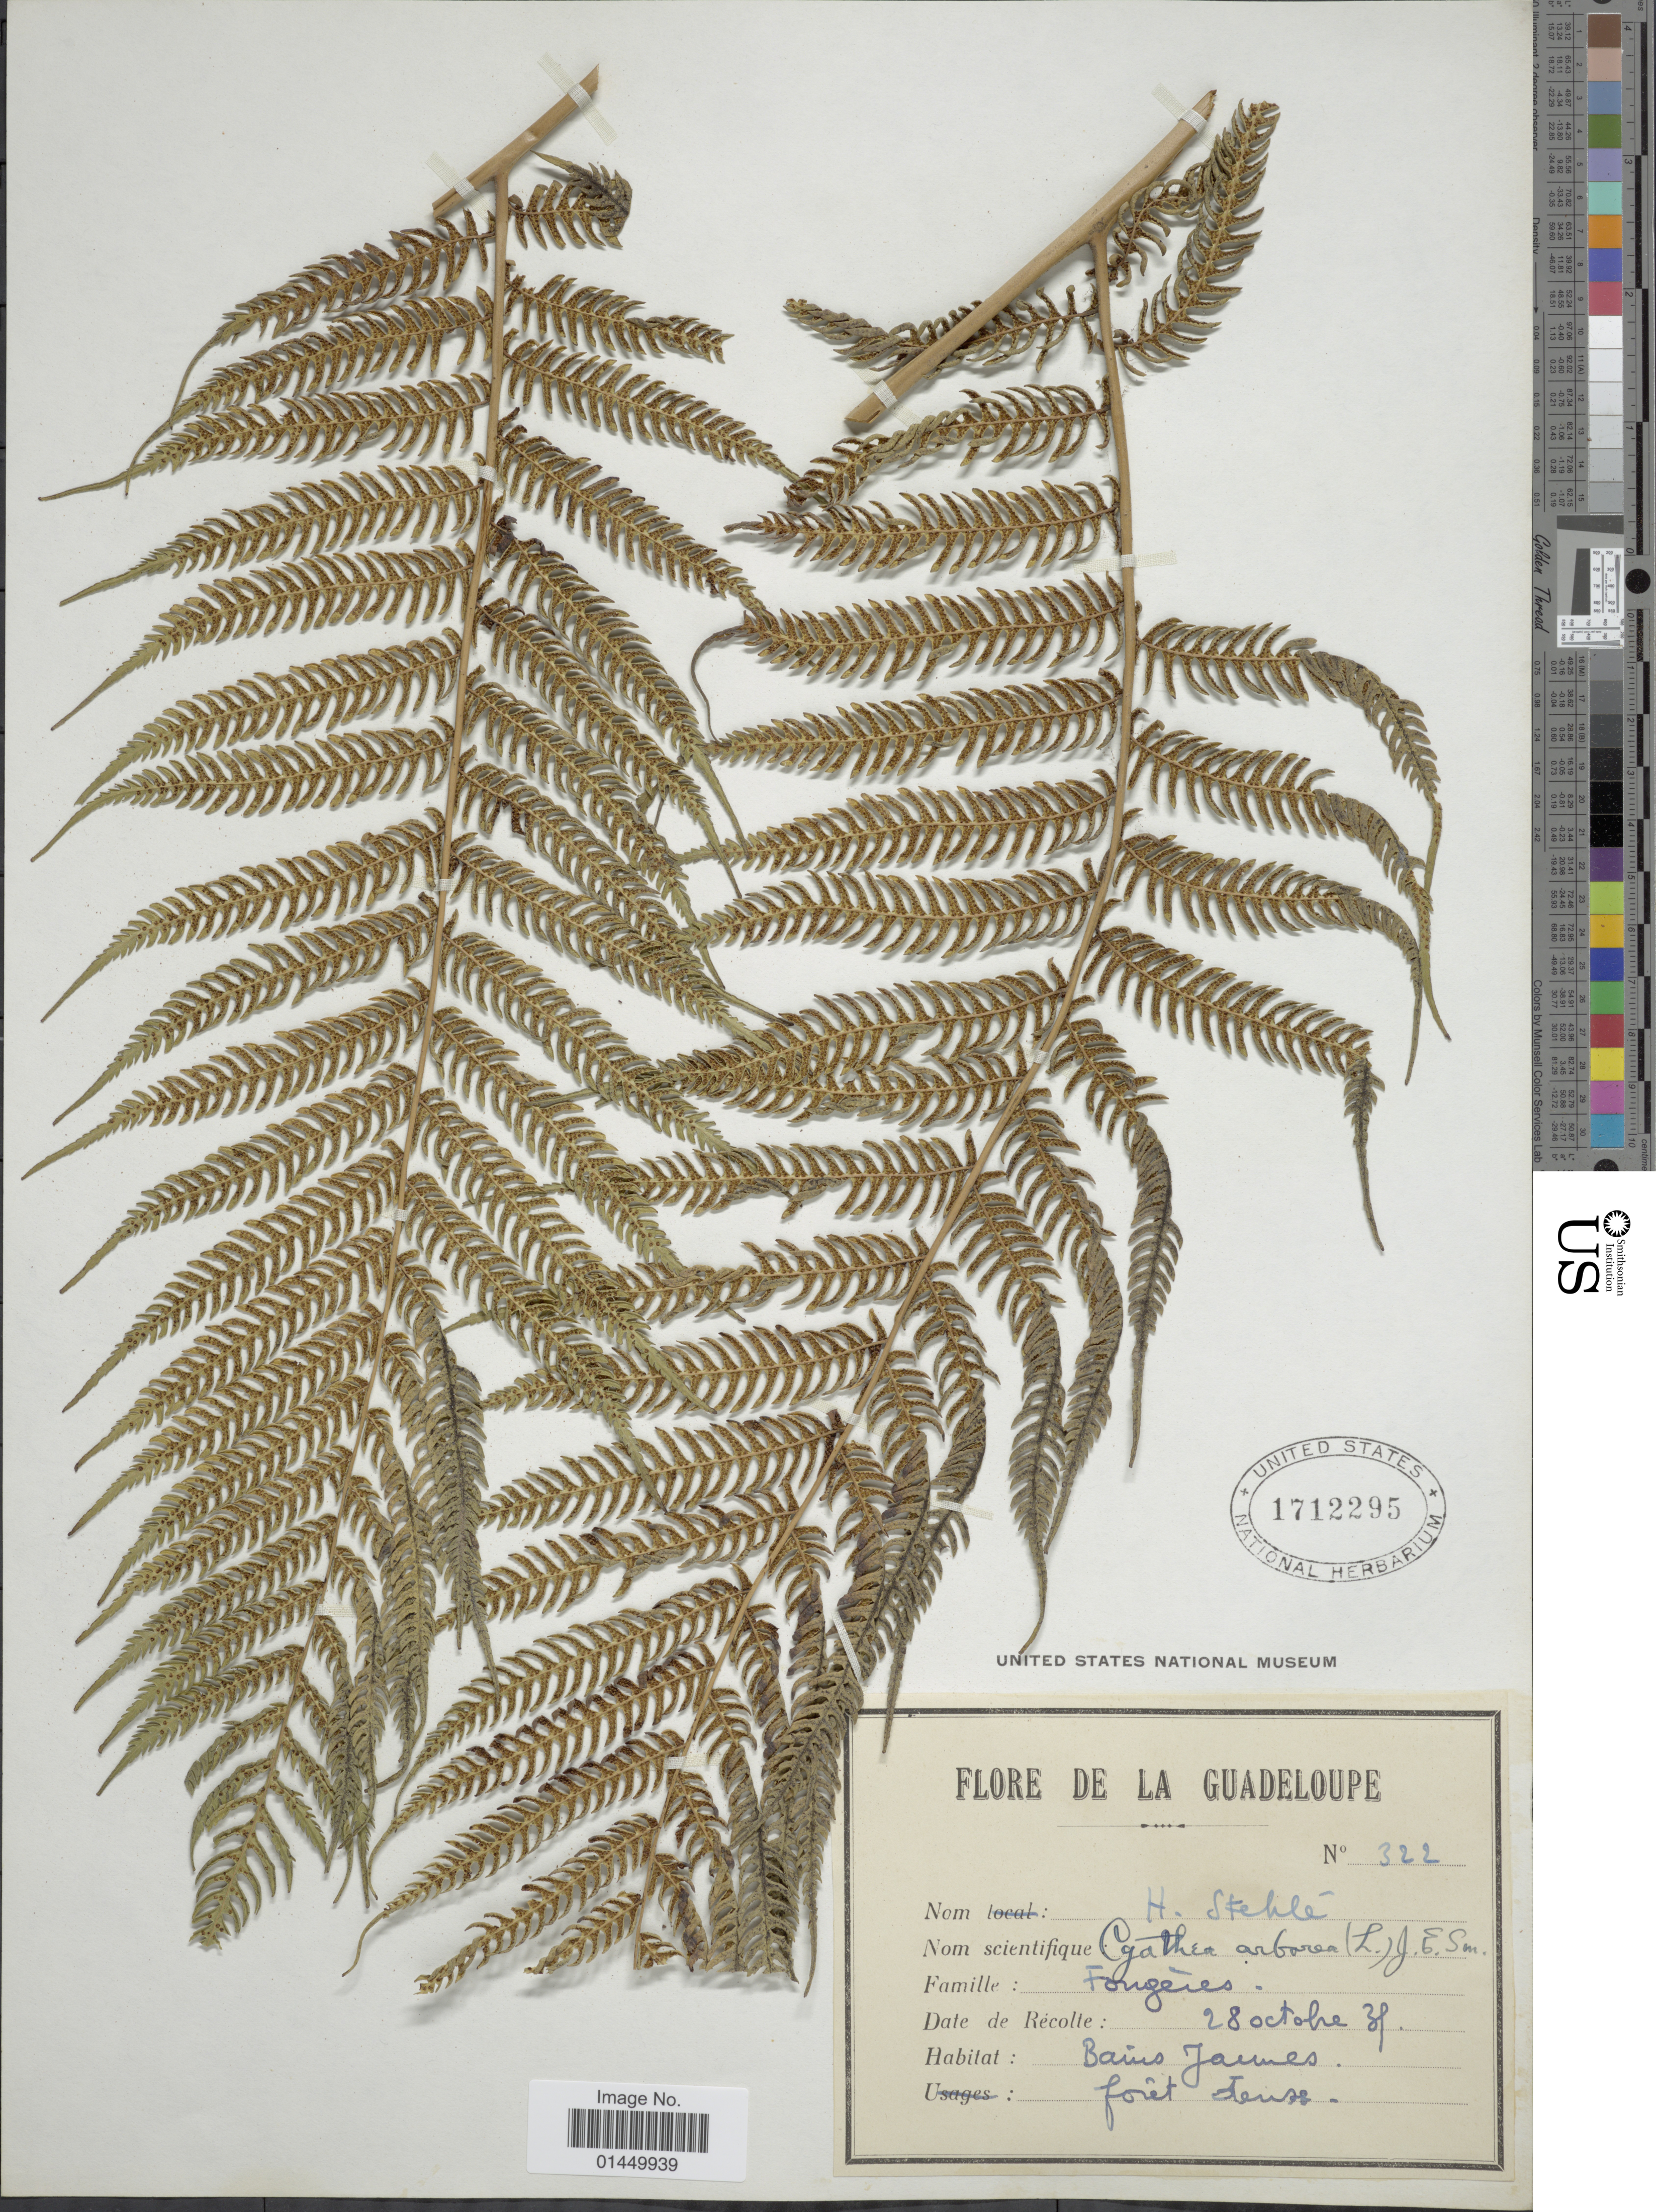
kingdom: Plantae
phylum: Tracheophyta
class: Polypodiopsida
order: Cyatheales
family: Cyatheaceae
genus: Cyathea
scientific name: Cyathea arborea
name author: (L.) Sm.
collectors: H. Stehlé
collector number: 322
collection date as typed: Transcribed d/m/y: 28/10/39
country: Guadeloupe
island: Leeward Is.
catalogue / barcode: US 1712295